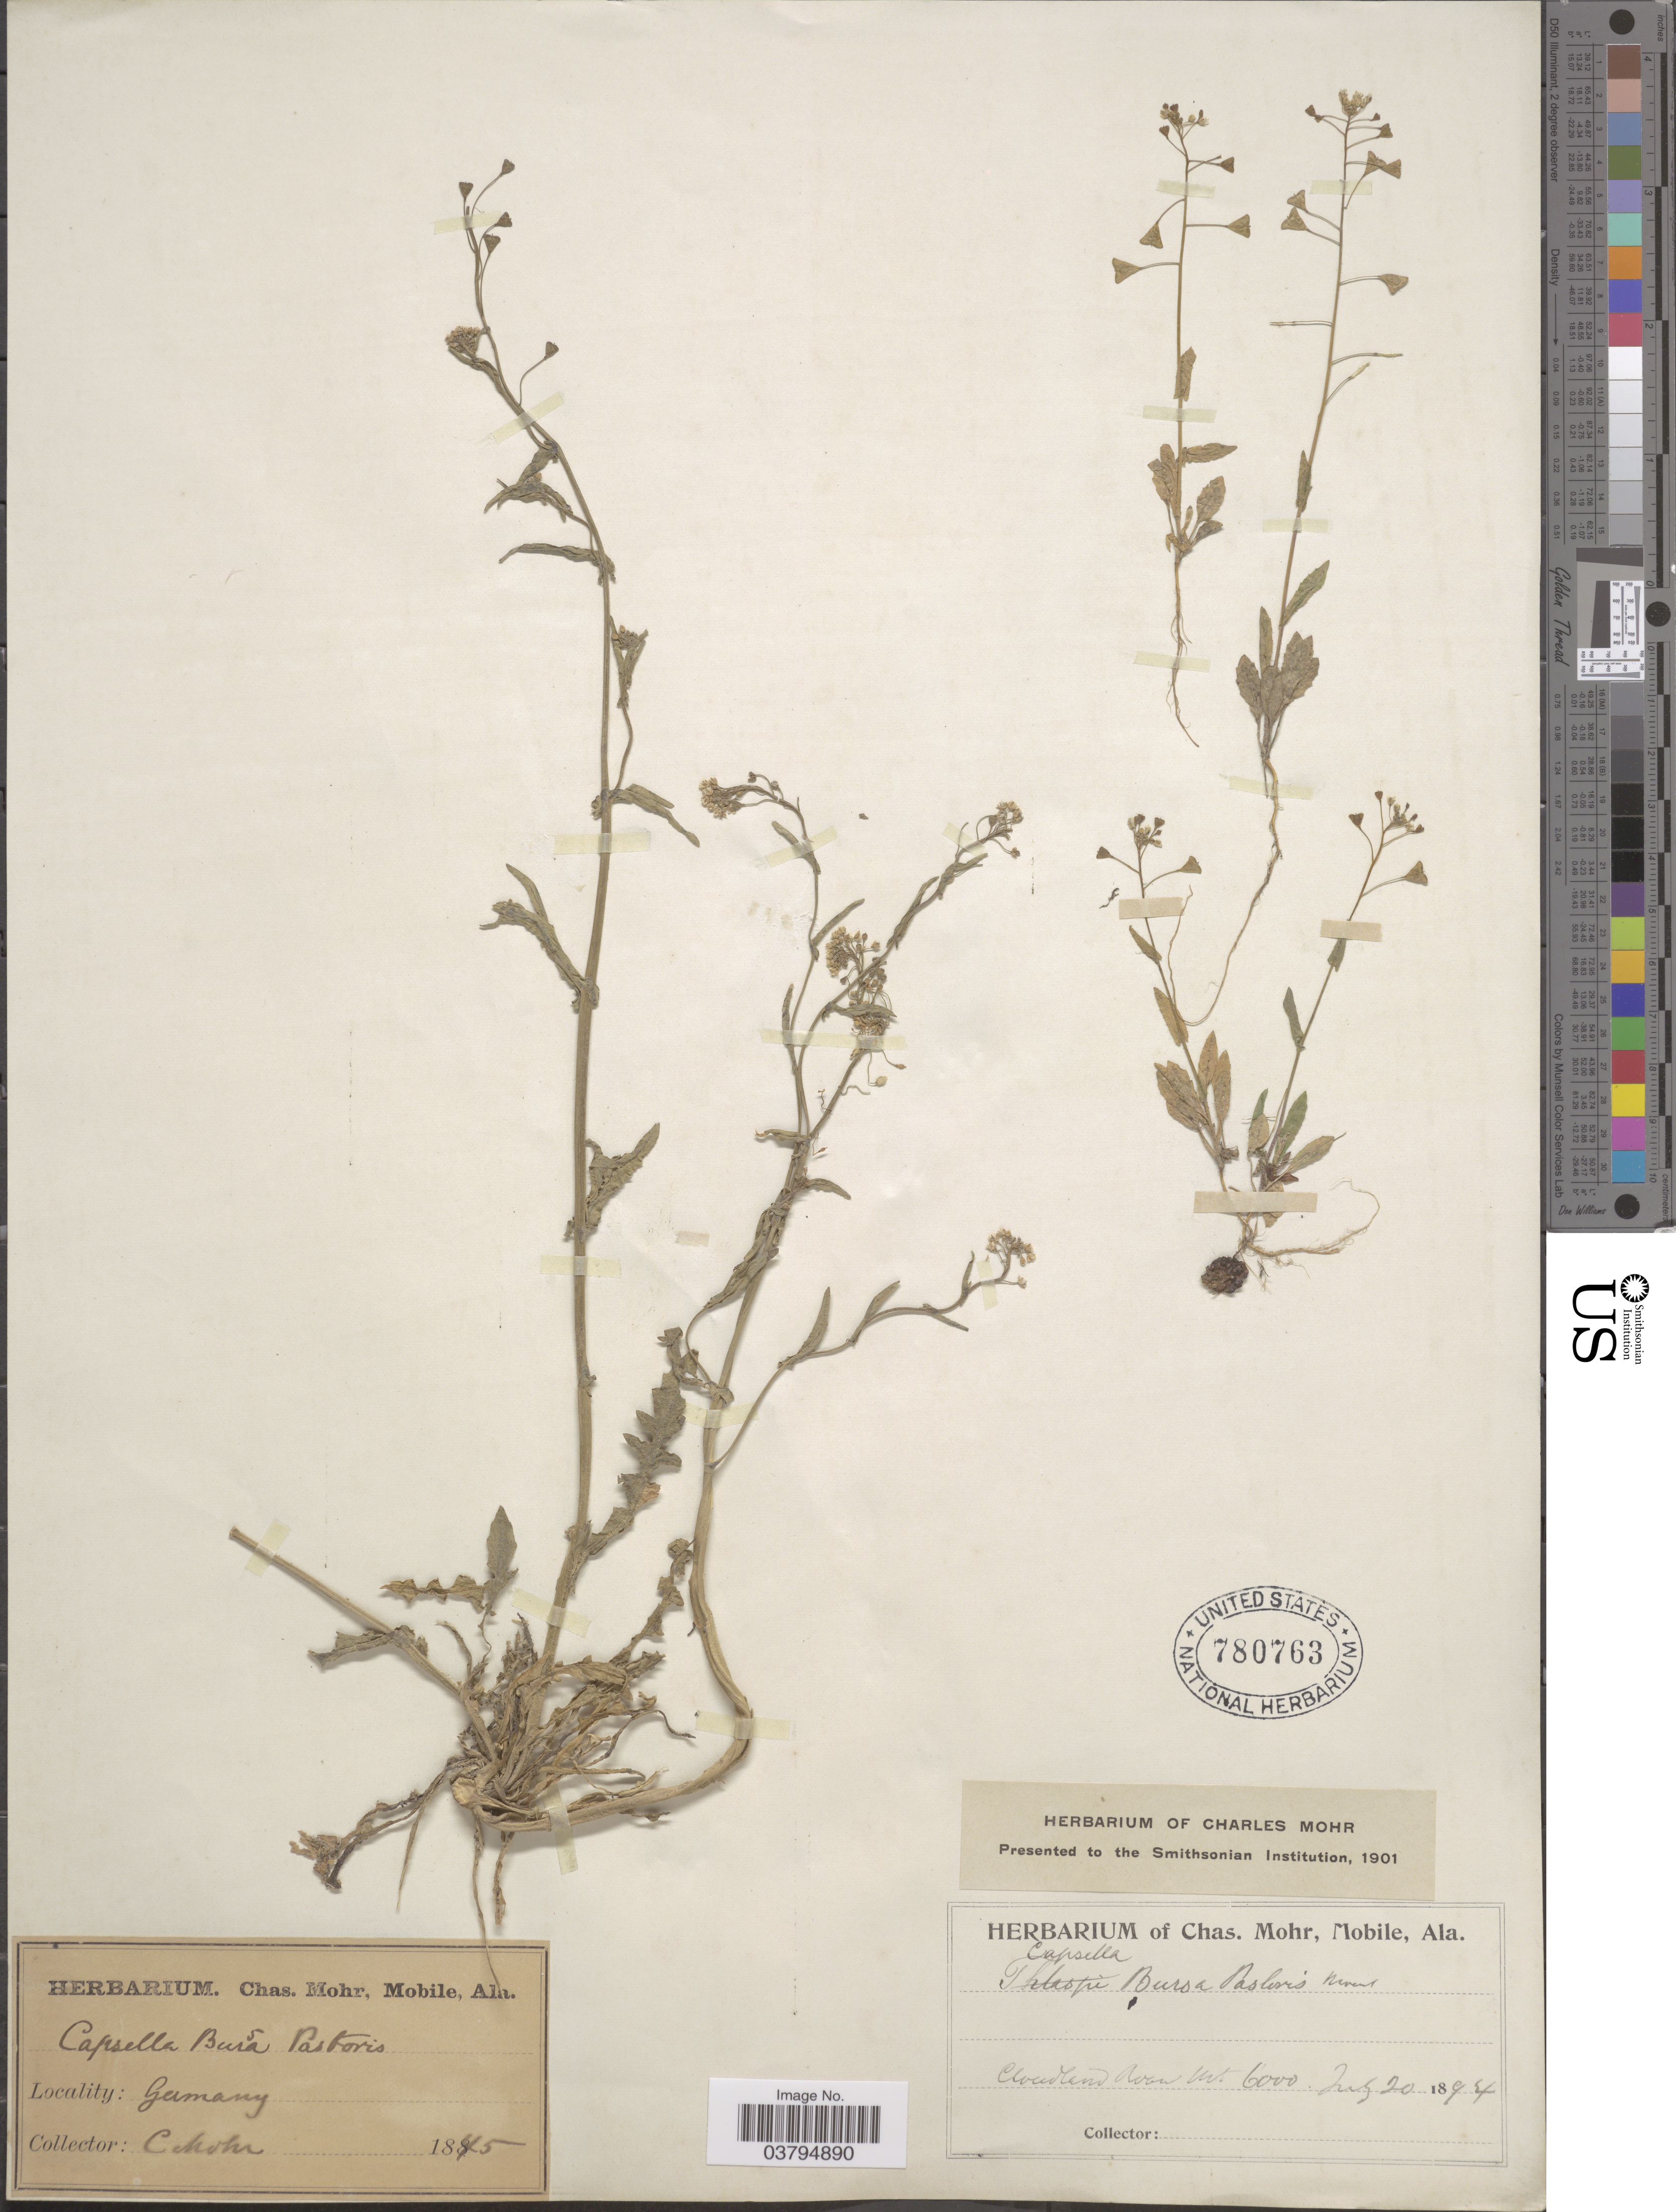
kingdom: Plantae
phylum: Tracheophyta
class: Magnoliopsida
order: Brassicales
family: Brassicaceae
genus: Capsella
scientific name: Capsella bursa-pastoris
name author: (L.) Medik.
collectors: Mohr, C. T. (herbarium)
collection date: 1845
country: Germany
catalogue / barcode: US 780763